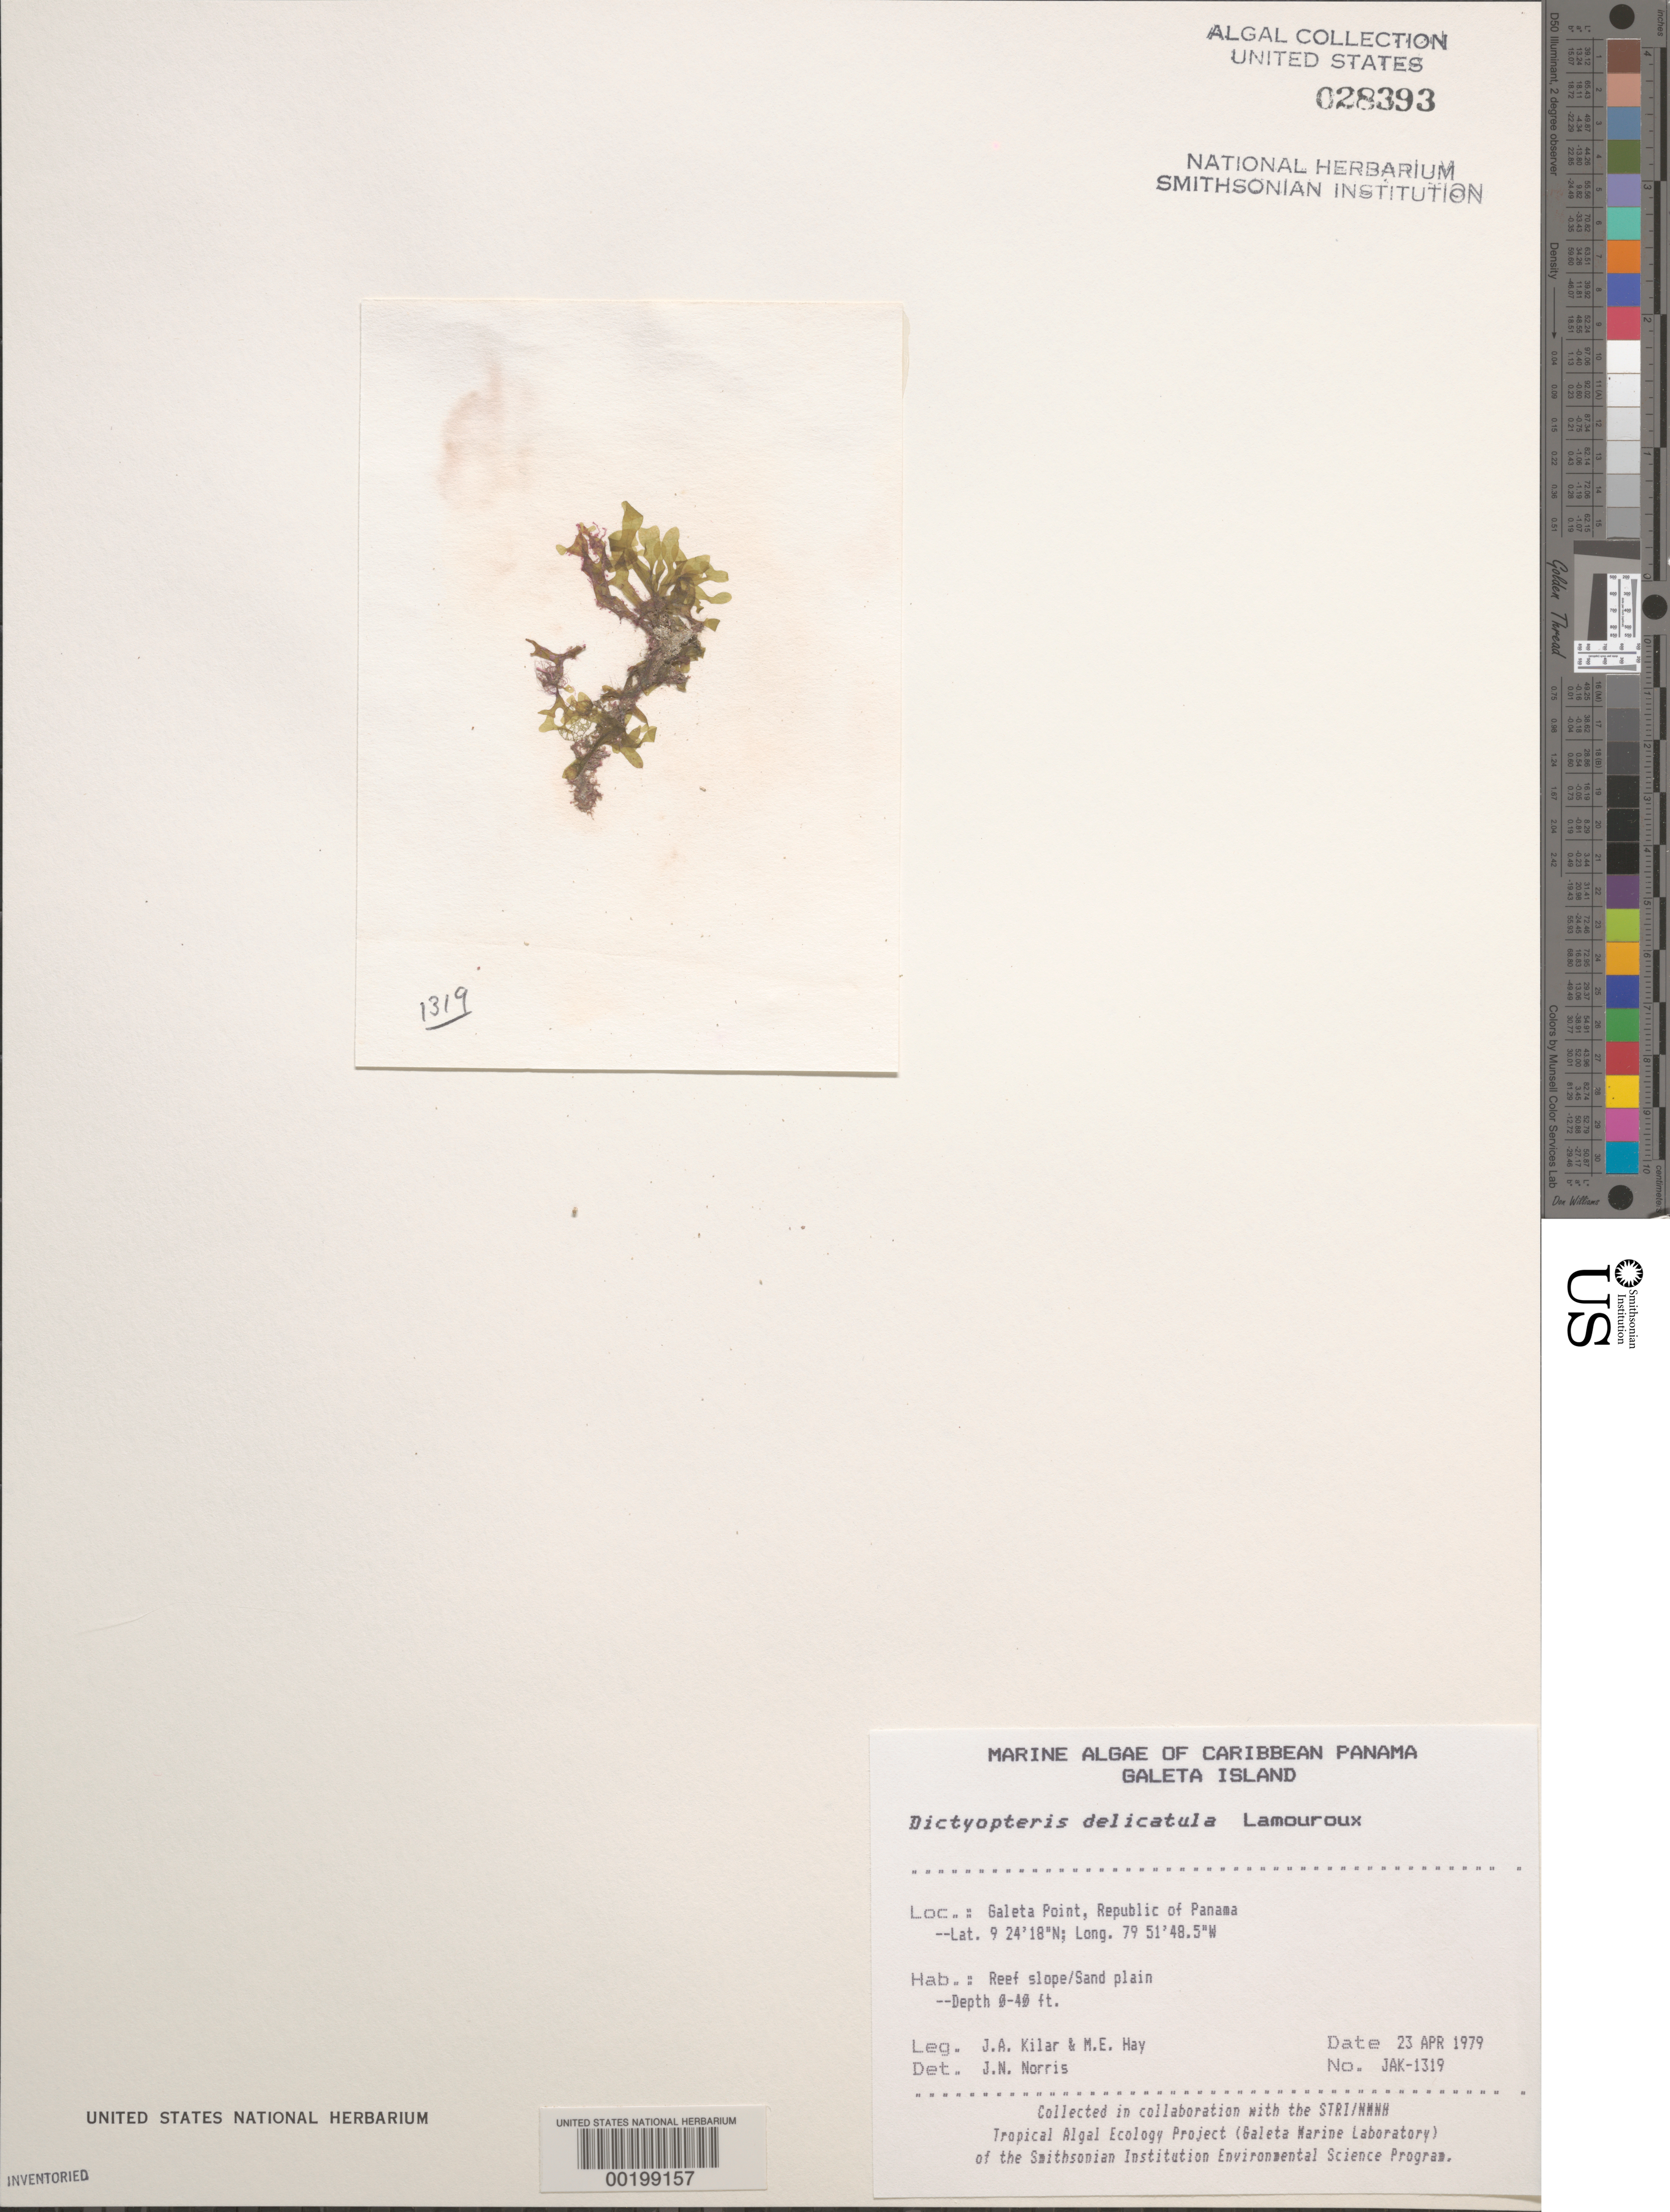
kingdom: Chromista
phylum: Ochrophyta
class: Phaeophyceae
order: Dictyotales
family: Dictyotaceae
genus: Dictyopteris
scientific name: Dictyopteris delicatula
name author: J.V.Lamouroux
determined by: Norris, James N.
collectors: J. A. Kilar & M. E. Hay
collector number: JAK-1319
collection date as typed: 23 Apr 1979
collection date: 1979-04-23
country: Panama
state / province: Colón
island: Galeta Island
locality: Galeta Point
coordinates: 9 24' 18" N, 79 51' 48.5" W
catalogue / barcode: US 28393